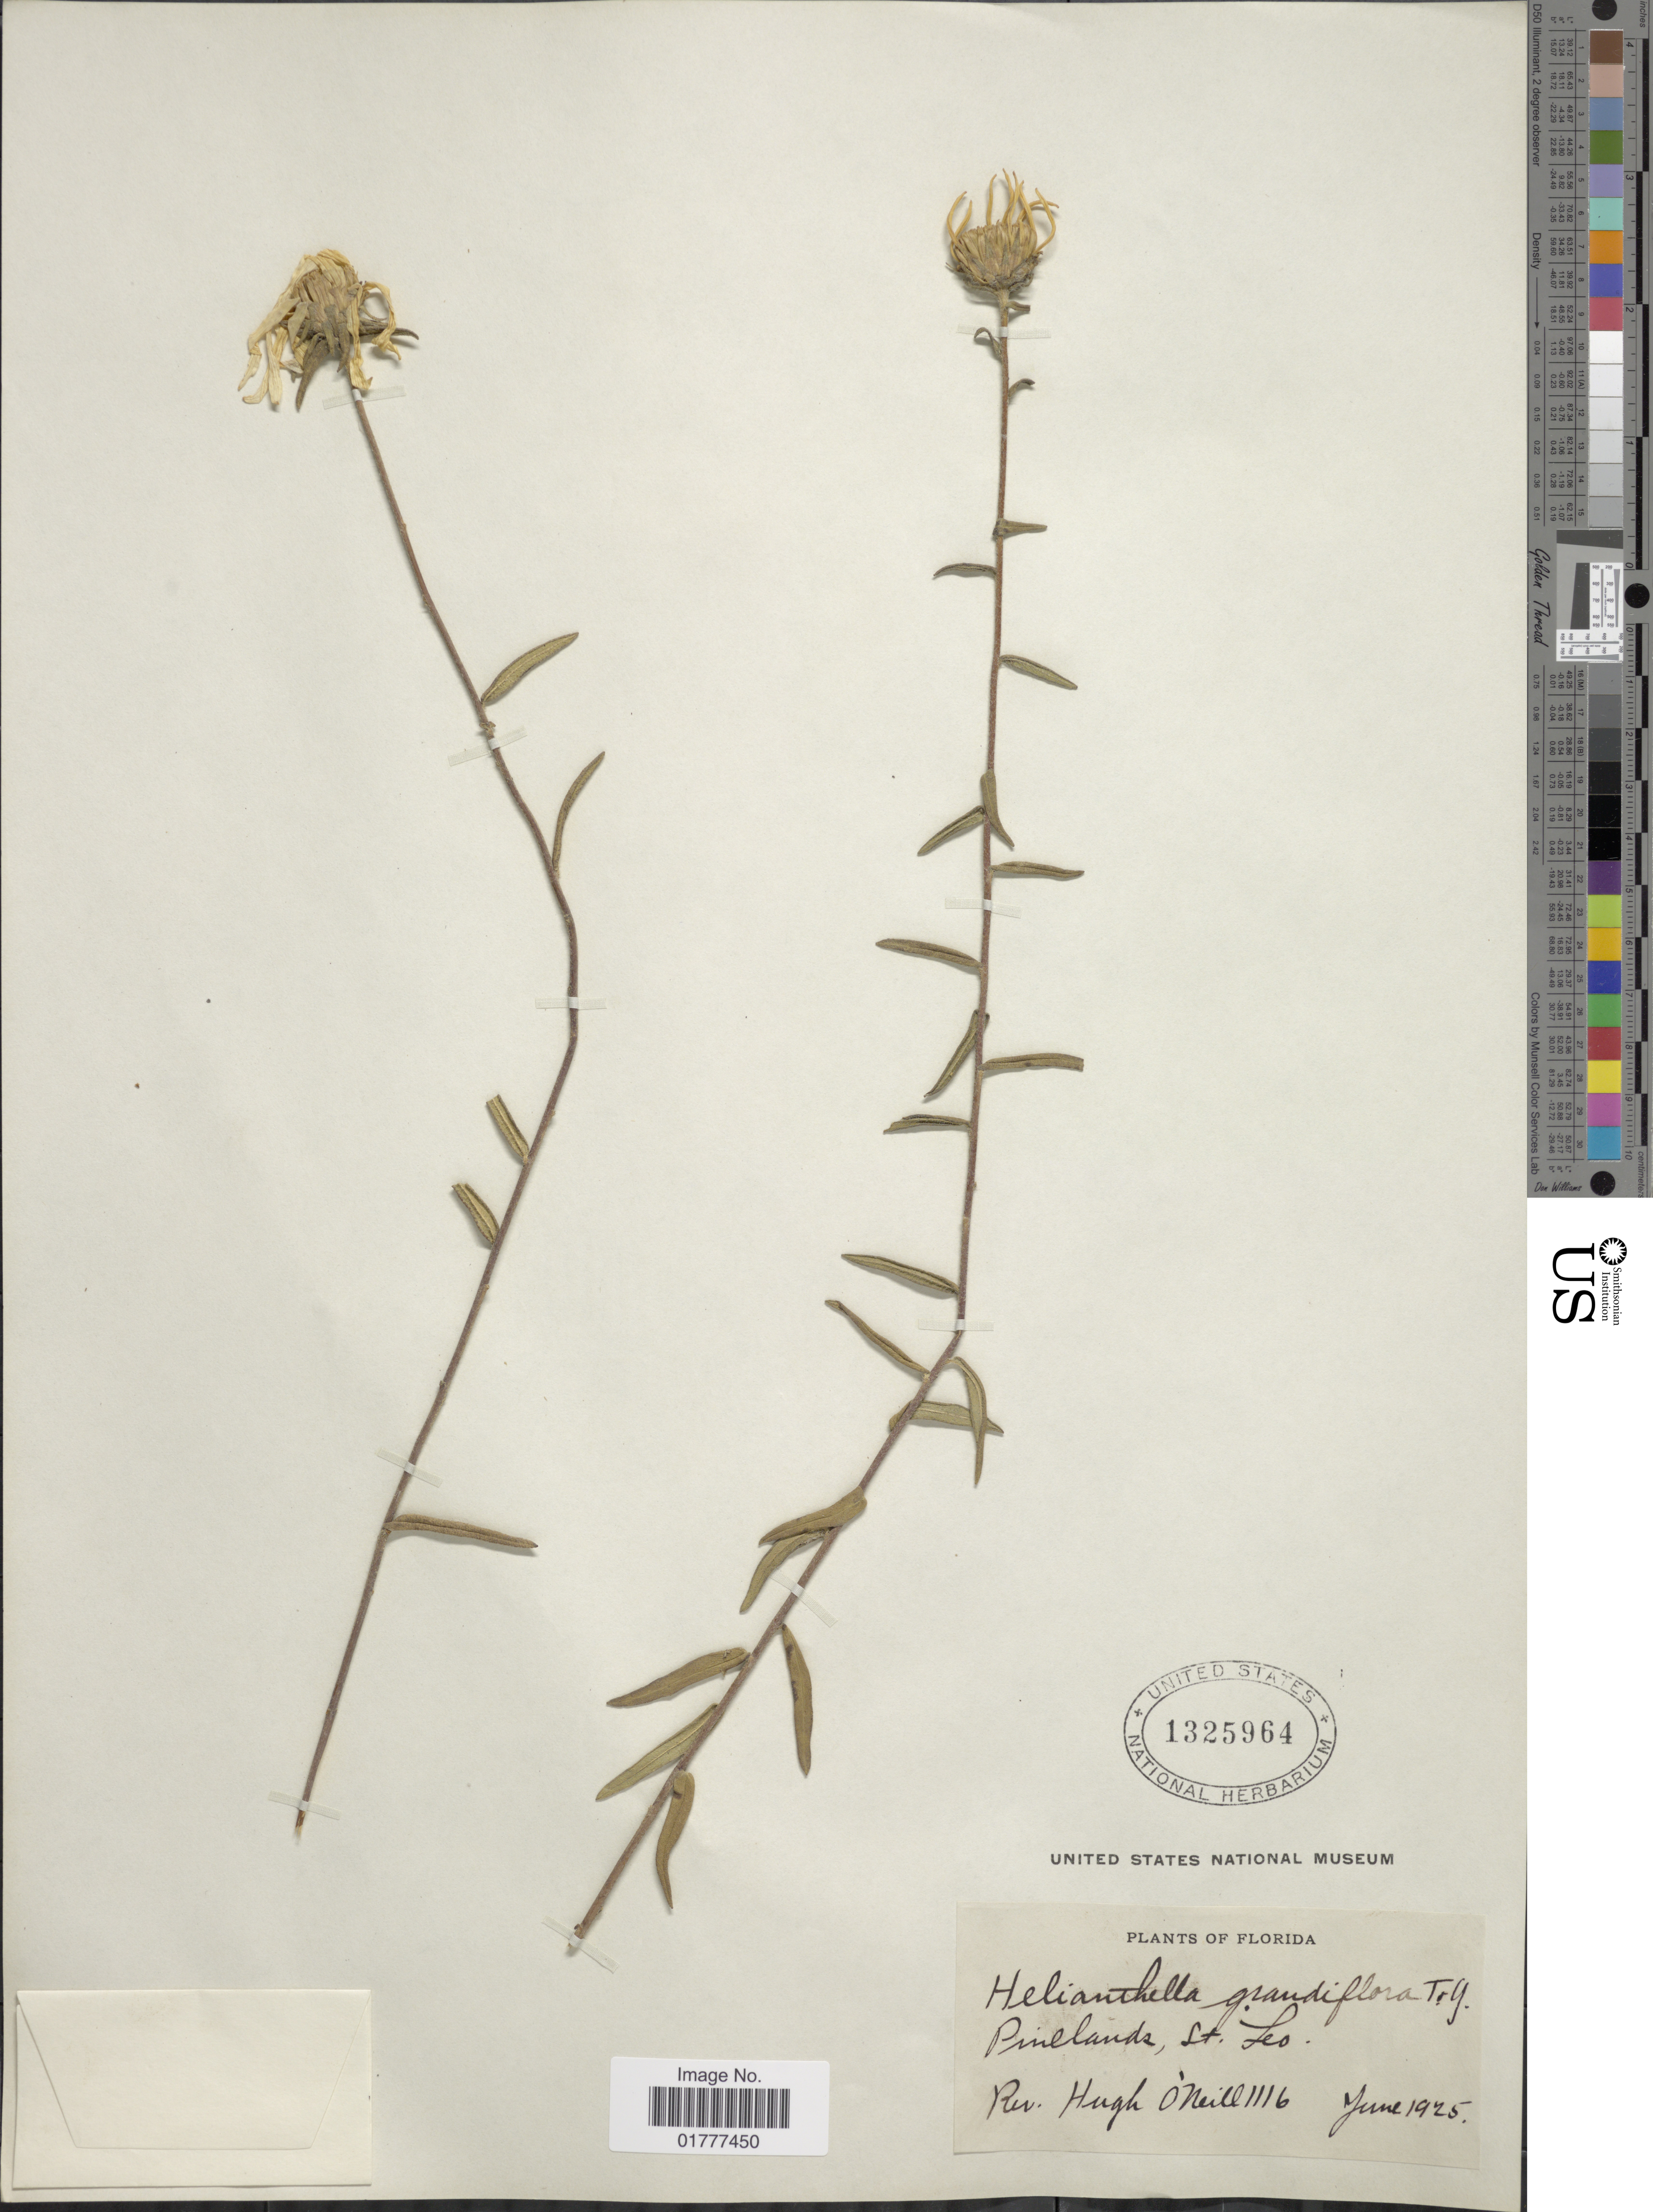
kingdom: Plantae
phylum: Tracheophyta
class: Magnoliopsida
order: Asterales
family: Asteraceae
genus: Phoebanthus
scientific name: Phoebanthus grandiflora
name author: (Torr. & A. Gray) S.F. Blake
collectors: H. O'Neill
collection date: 1925-06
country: United States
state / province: Florida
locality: Pinelands, St. Leo.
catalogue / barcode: US 1325964